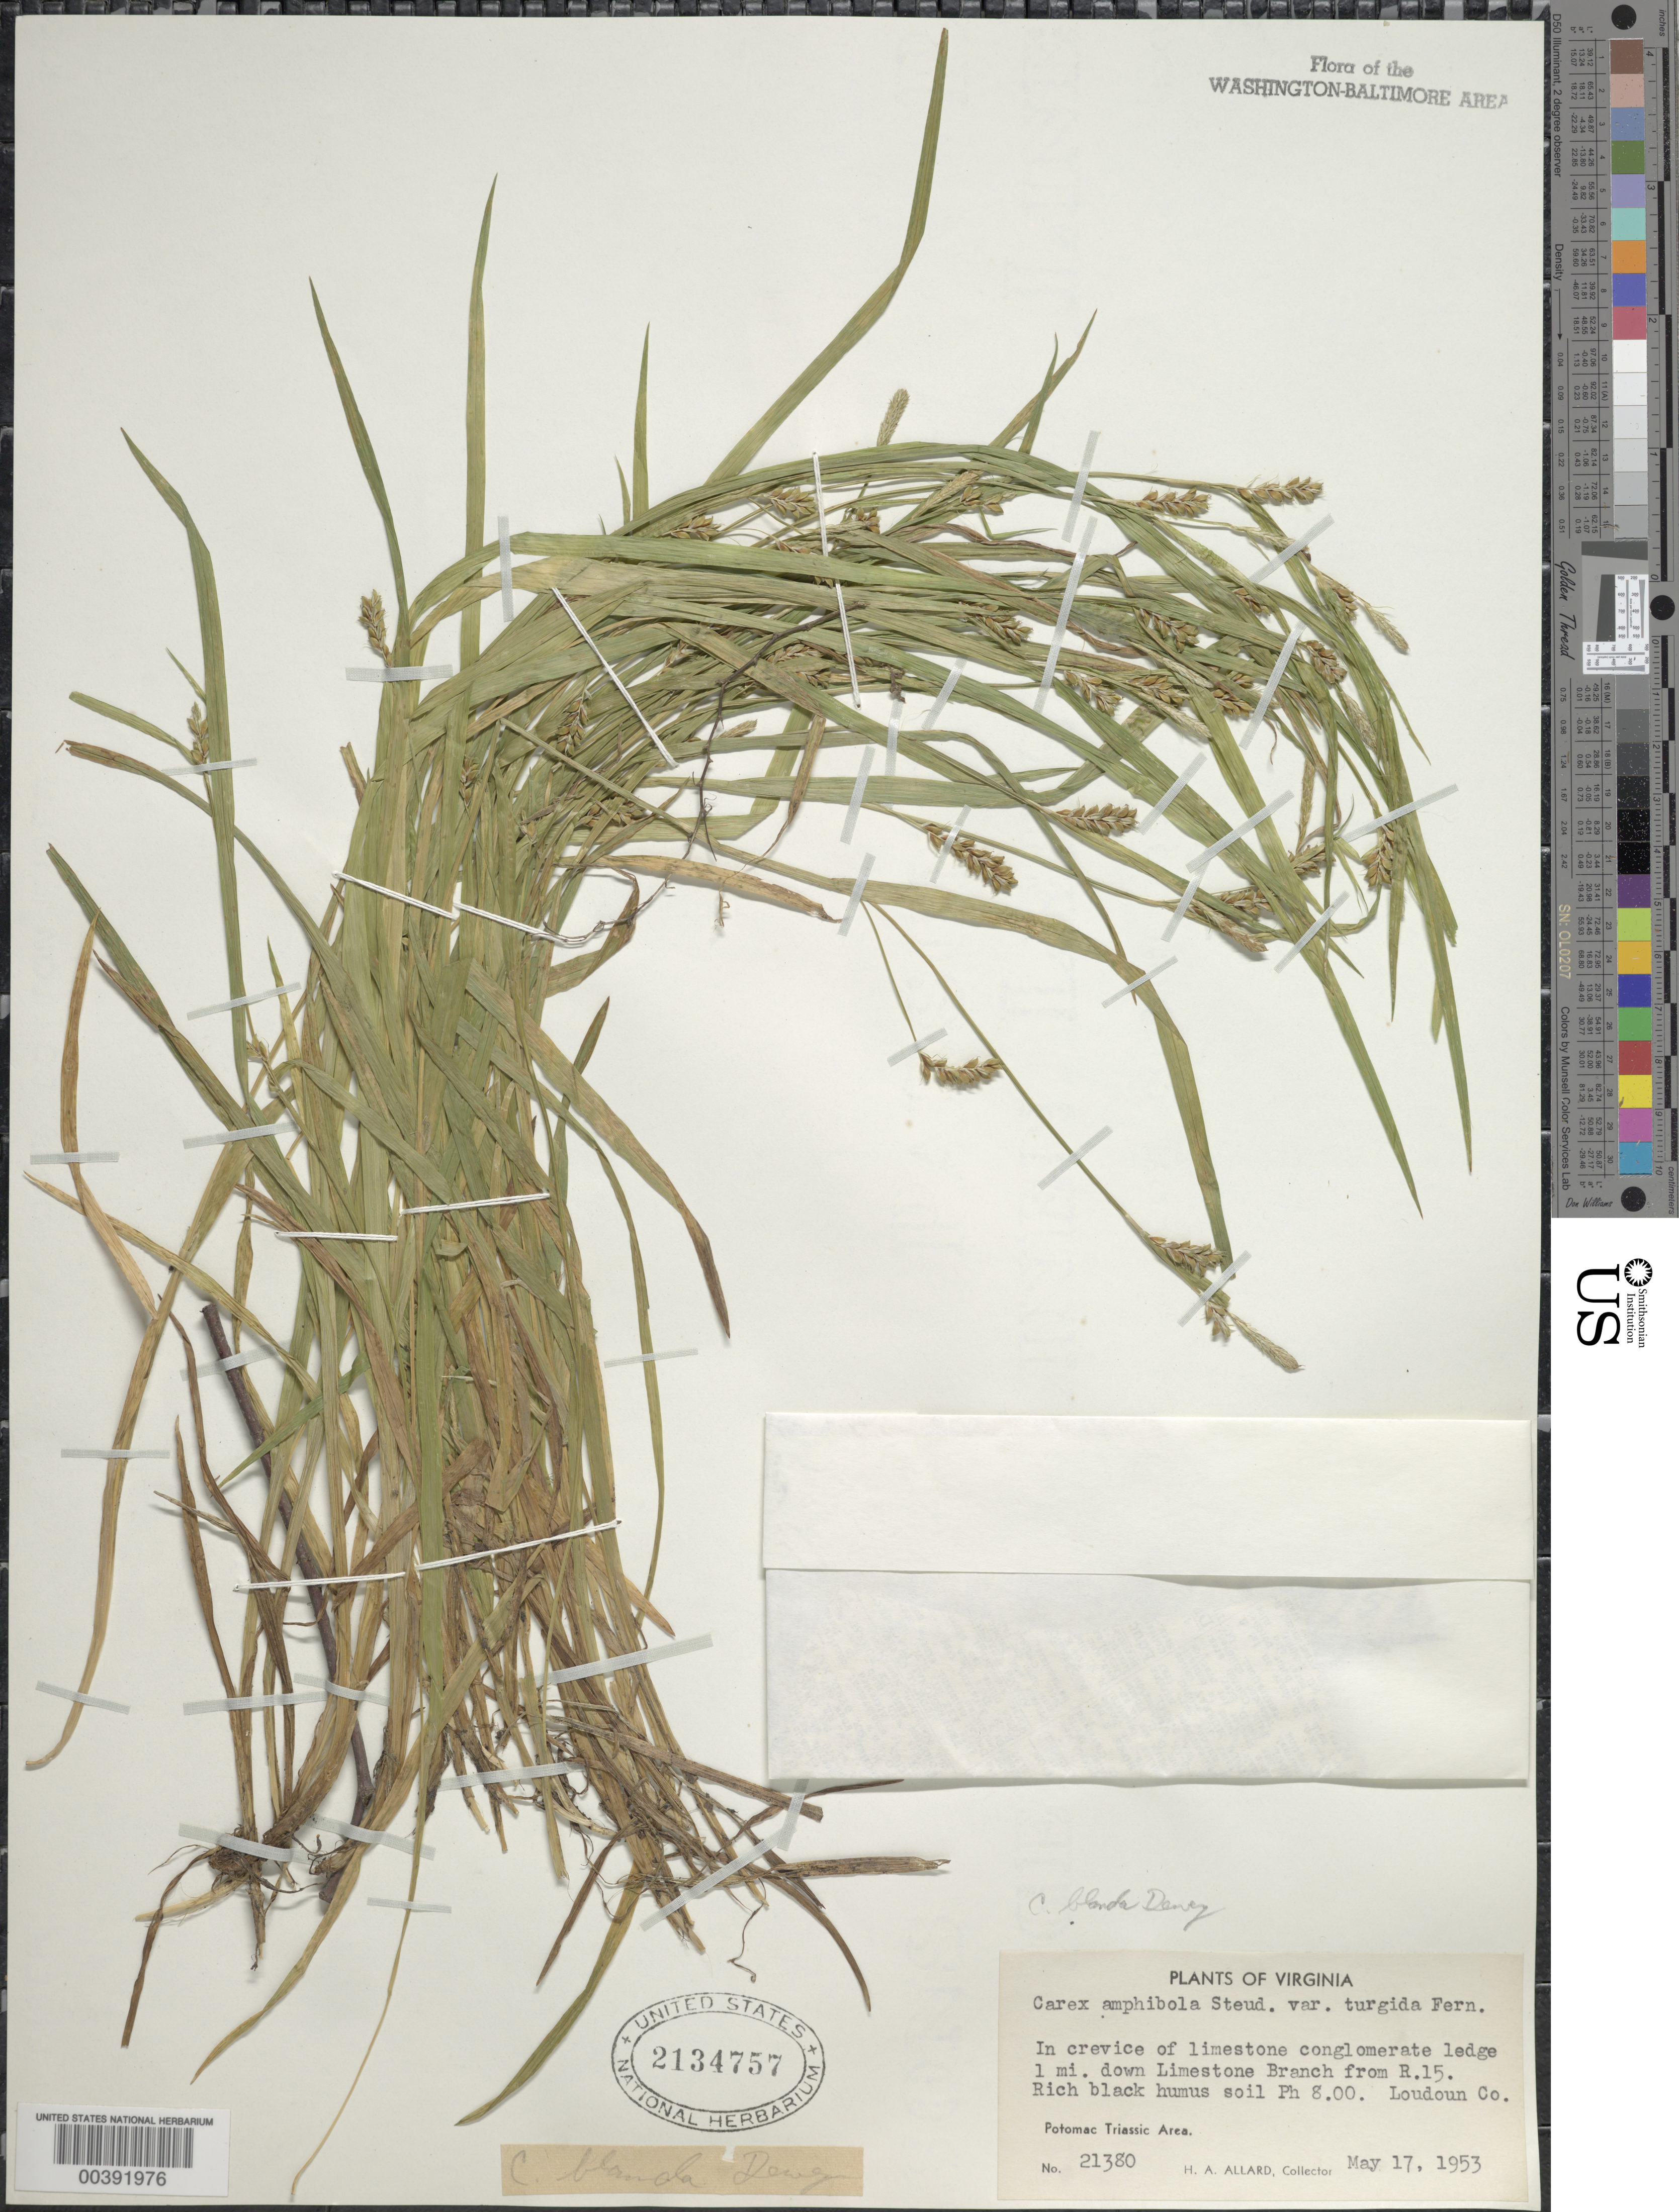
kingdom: Plantae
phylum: Tracheophyta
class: Liliopsida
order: Poales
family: Cyperaceae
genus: Carex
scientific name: Carex blanda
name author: Dewey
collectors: H. A. Allard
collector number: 21380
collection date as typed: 17 May 1953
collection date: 1953-05-17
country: United States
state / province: Virginia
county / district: Loudoun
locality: downstream from Route 15 on Limestone Branch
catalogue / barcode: US 2134757